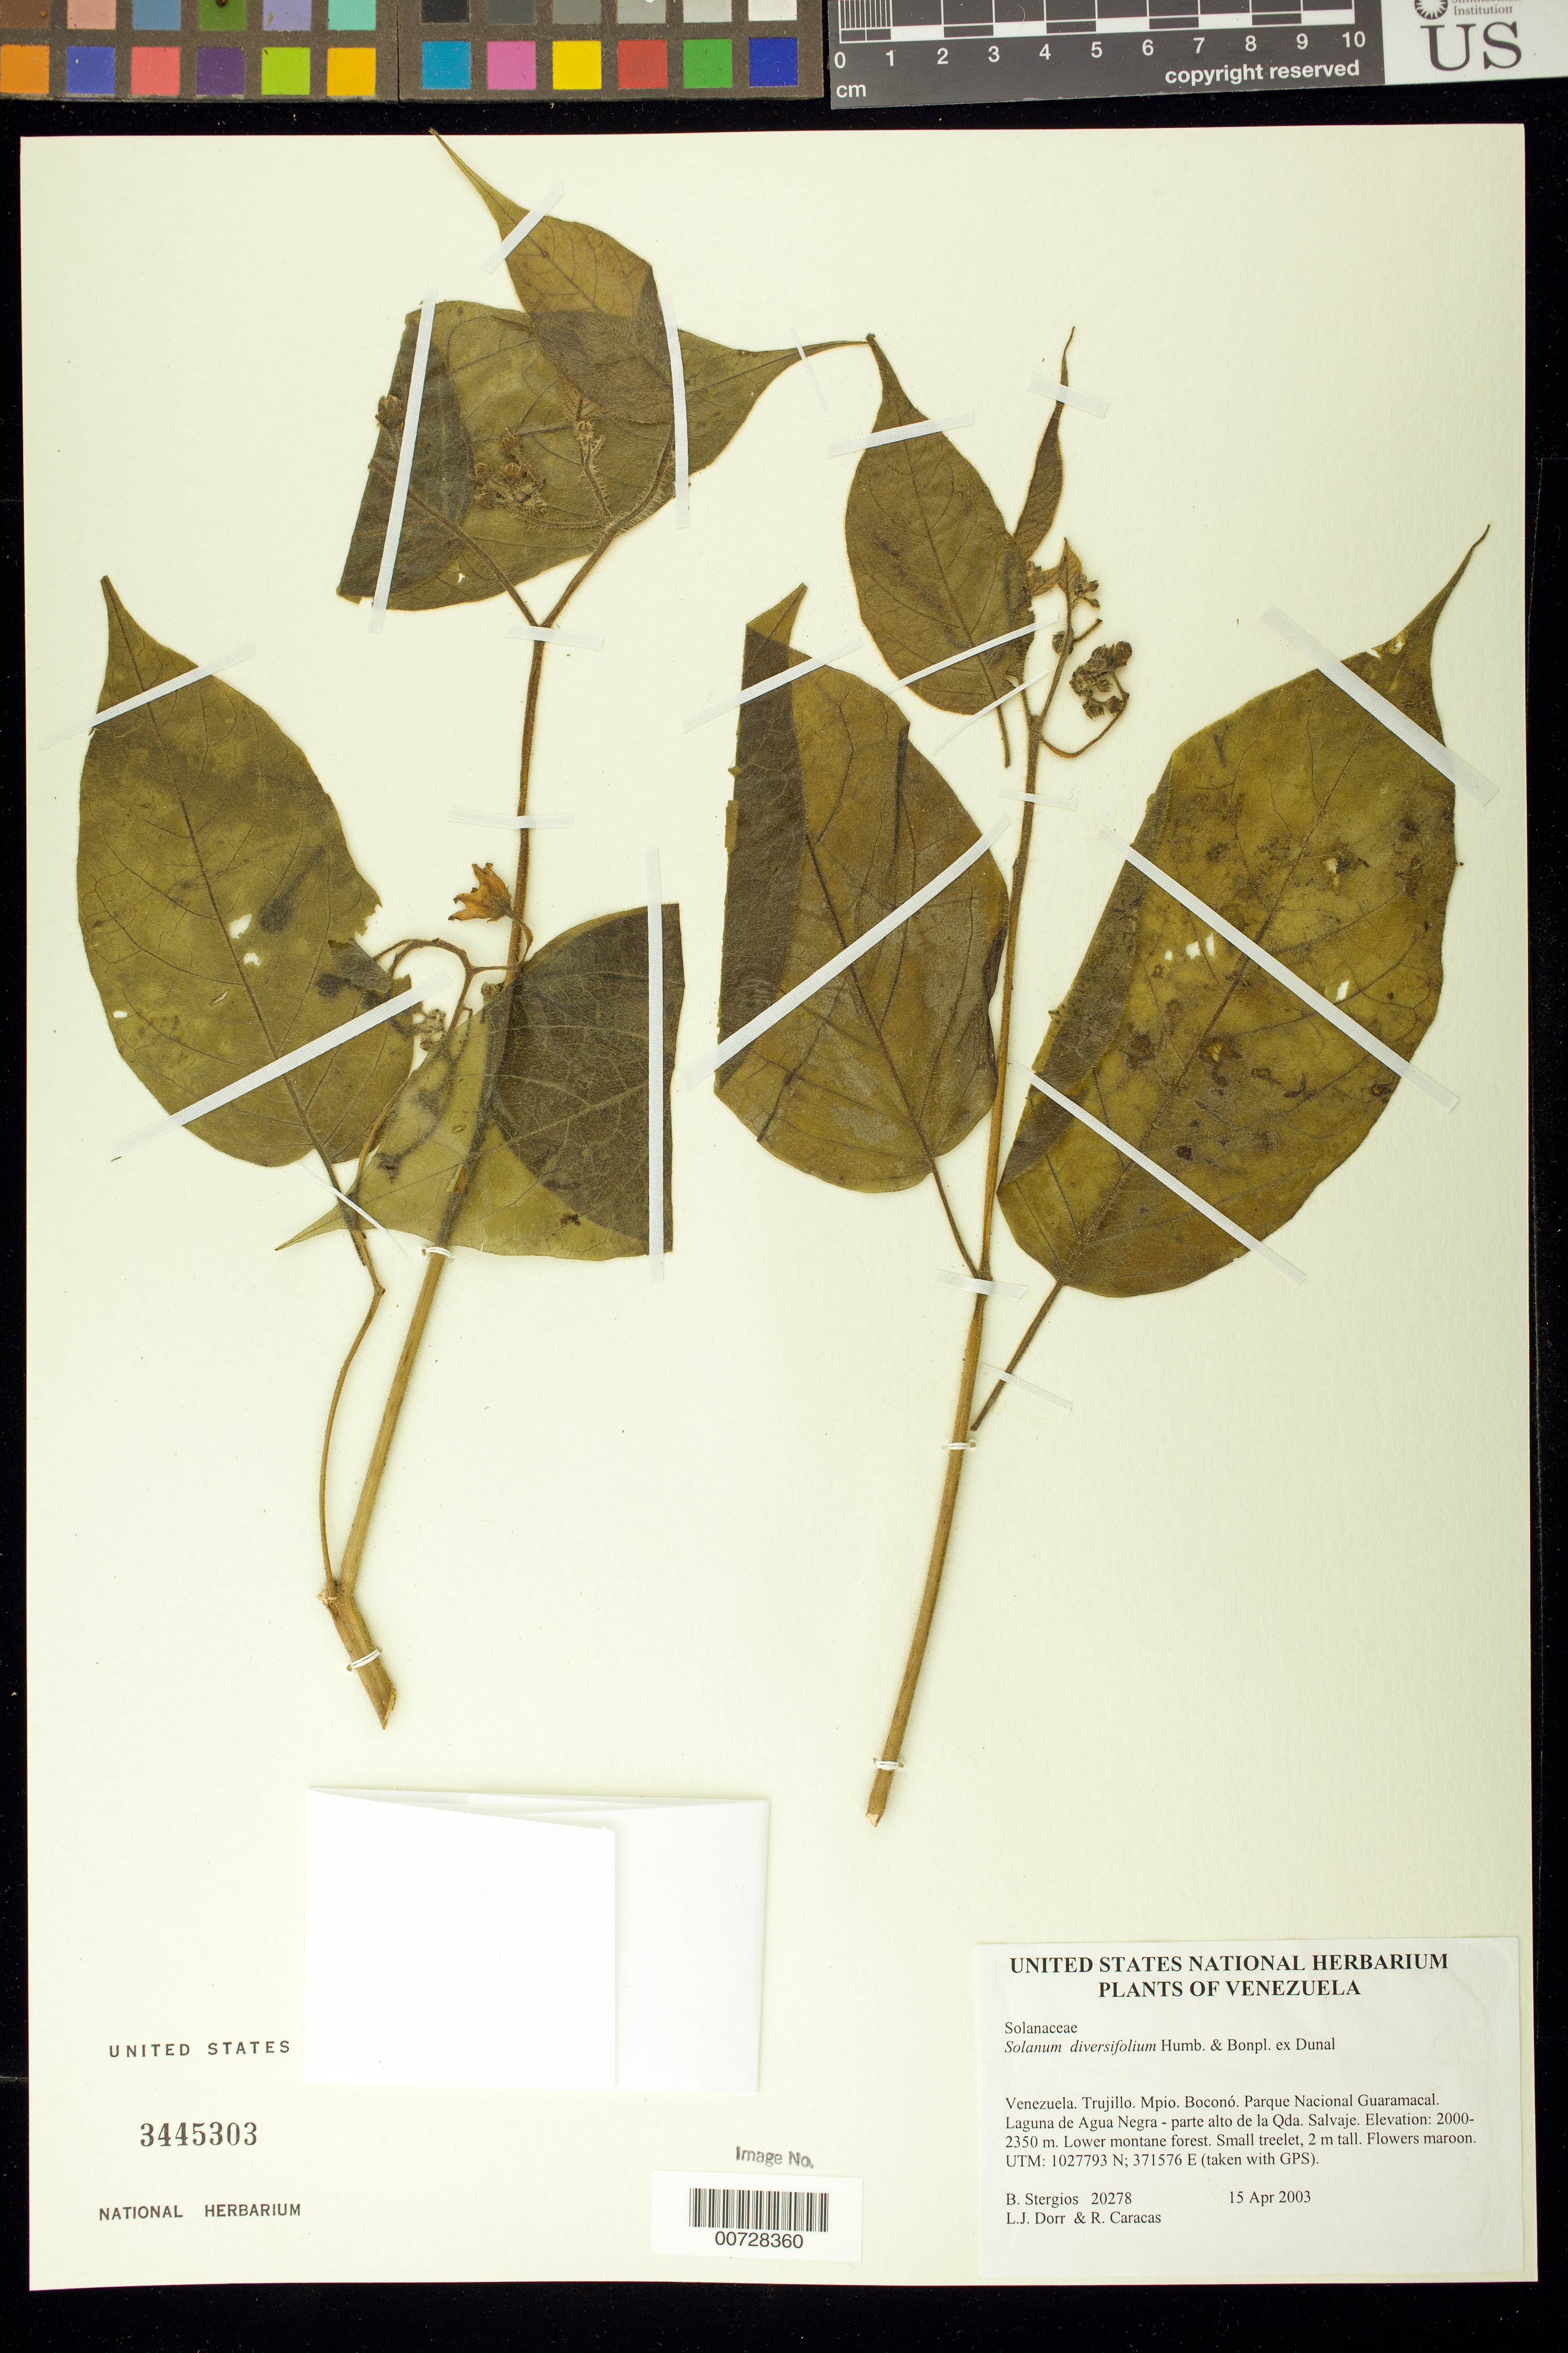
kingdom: Plantae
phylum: Tracheophyta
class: Magnoliopsida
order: Solanales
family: Solanaceae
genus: Solanum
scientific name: Solanum diversifolium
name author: Humb. & Bonpl. ex Dunal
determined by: Dorr, L. J., (BOT), Smithsonian Institution - National Museum of Natural History (UNITED STATES)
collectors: B. G. Stergios, L. J. Dorr & R. Caracas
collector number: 20278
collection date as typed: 15 Apr 2003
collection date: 2003-04-15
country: Venezuela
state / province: Trujillo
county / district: Boconó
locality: Parque Nacional Guaramacal, Laguna de Agua Negra - parte alto de la Qda. Salvaje.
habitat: Lower montane forest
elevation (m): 2000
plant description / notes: AAU, CAS, CTES, F, PORT, US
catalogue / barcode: US 3445303